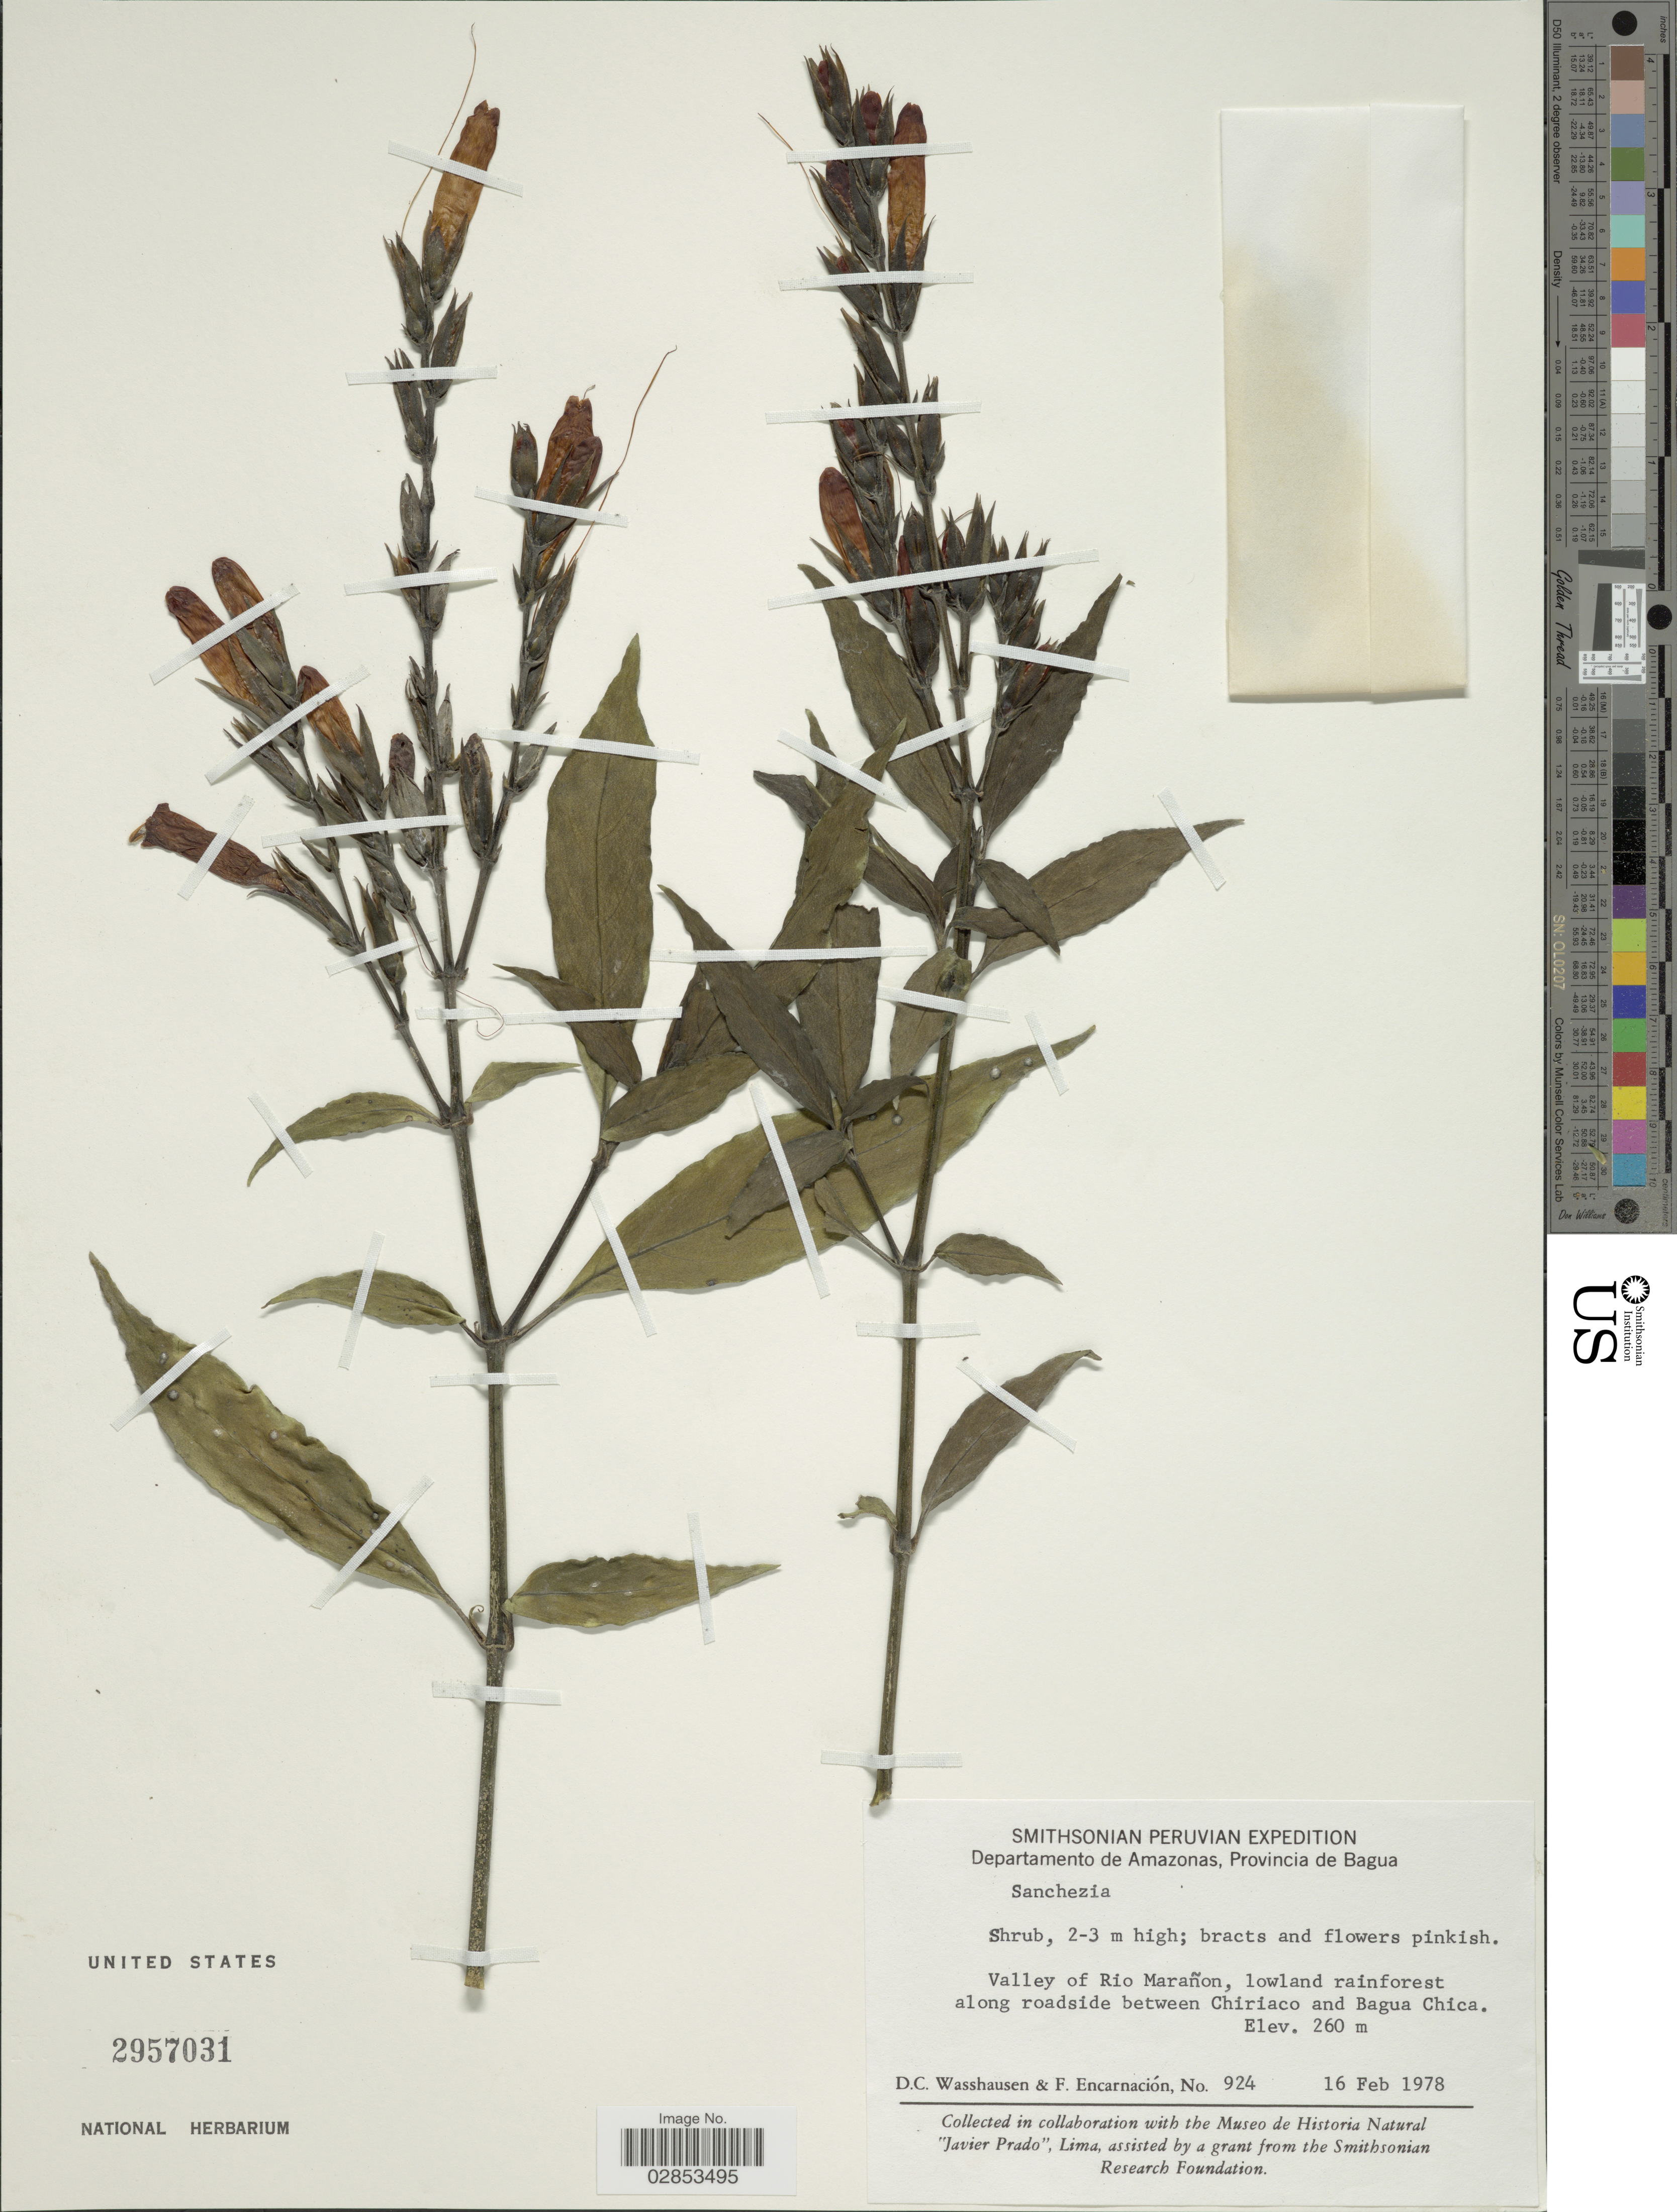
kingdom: Plantae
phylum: Tracheophyta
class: Magnoliopsida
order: Lamiales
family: Acanthaceae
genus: Sanchezia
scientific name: Sanchezia longiflora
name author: (Hook. f.) Hook. f. ex Planch.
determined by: Azevedo, Igor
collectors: D. C. Wasshausen & F. Encarnación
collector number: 924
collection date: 1978-02-16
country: Peru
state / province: Amazonas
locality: Departamento de Amazonas, Provincia de Bagua. Valley of Rio Marañon, lowland rainforest along roadside between Chiriaco and Bagua Chica.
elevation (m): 260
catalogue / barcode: US 2957031